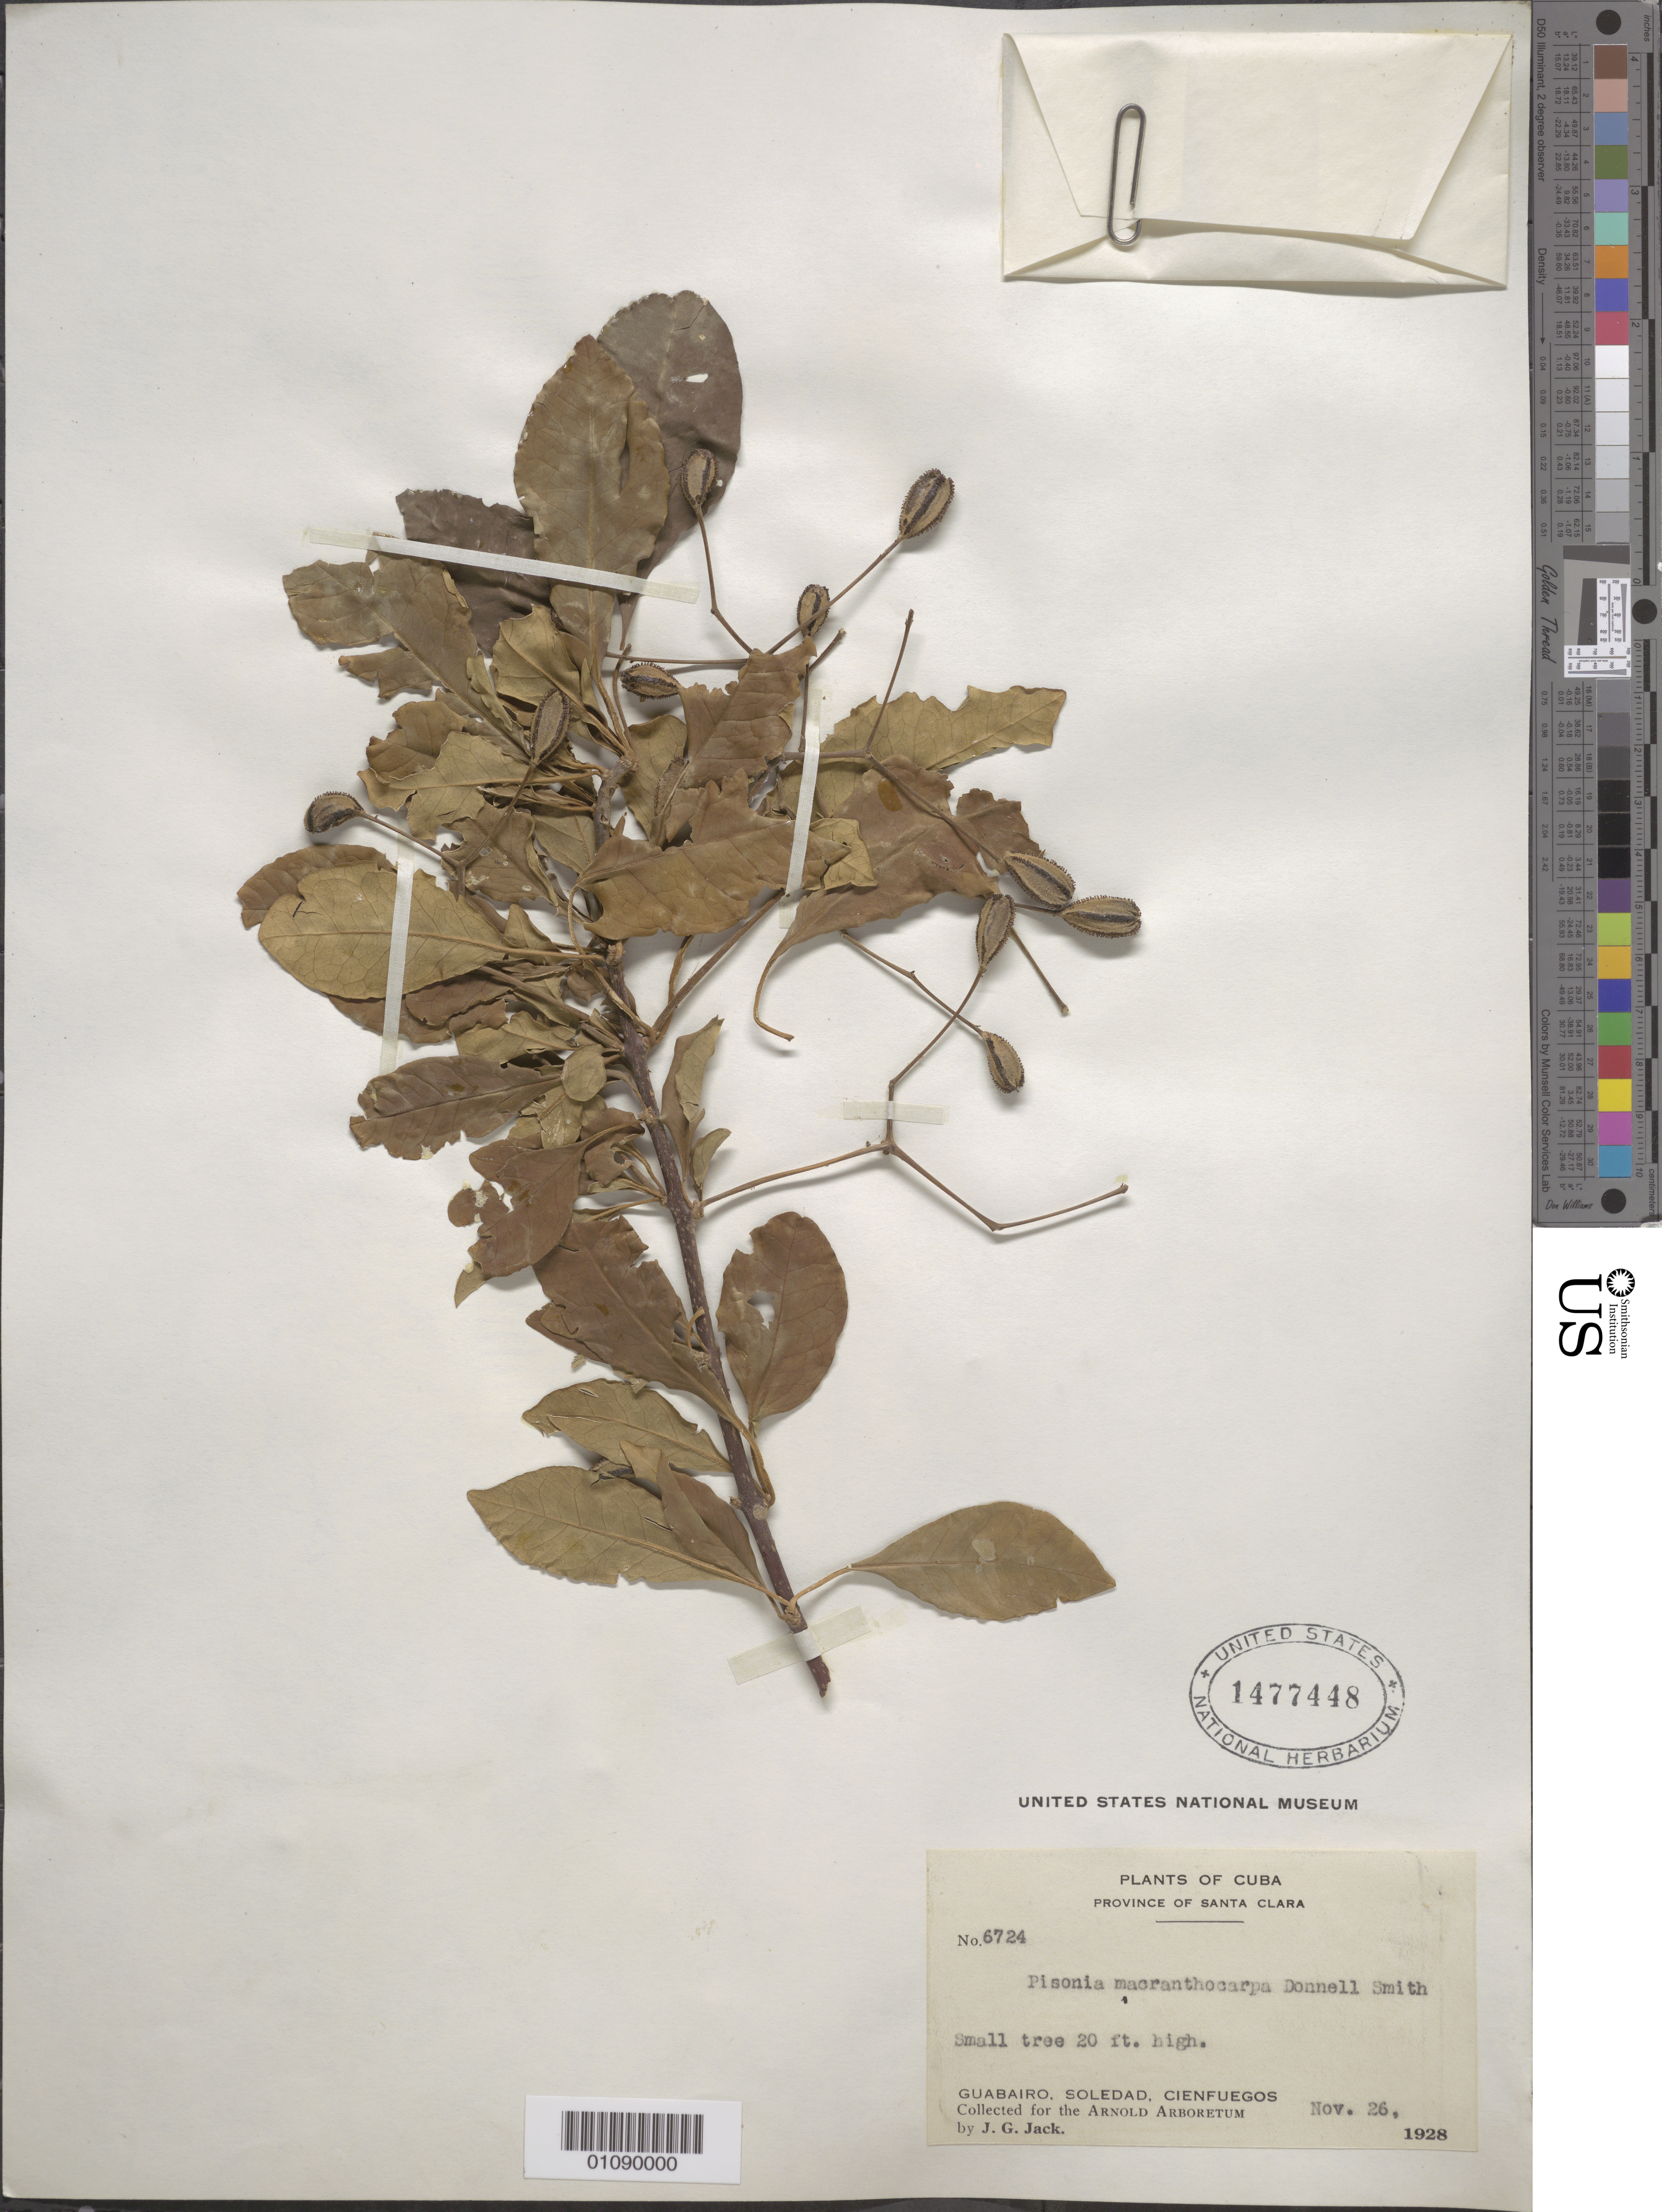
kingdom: Plantae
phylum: Tracheophyta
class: Magnoliopsida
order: Caryophyllales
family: Nyctaginaceae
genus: Pisonia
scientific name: Pisonia macranthocarpa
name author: (Donn. Sm.) Donn. Sm.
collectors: J. G. Jack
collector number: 6724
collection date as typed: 26 Nov 1928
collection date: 1928-11-26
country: Cuba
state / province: Cienfuegos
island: Cuba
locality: Cienfuegos, Soledad, Guabairo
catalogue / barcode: US 1477448